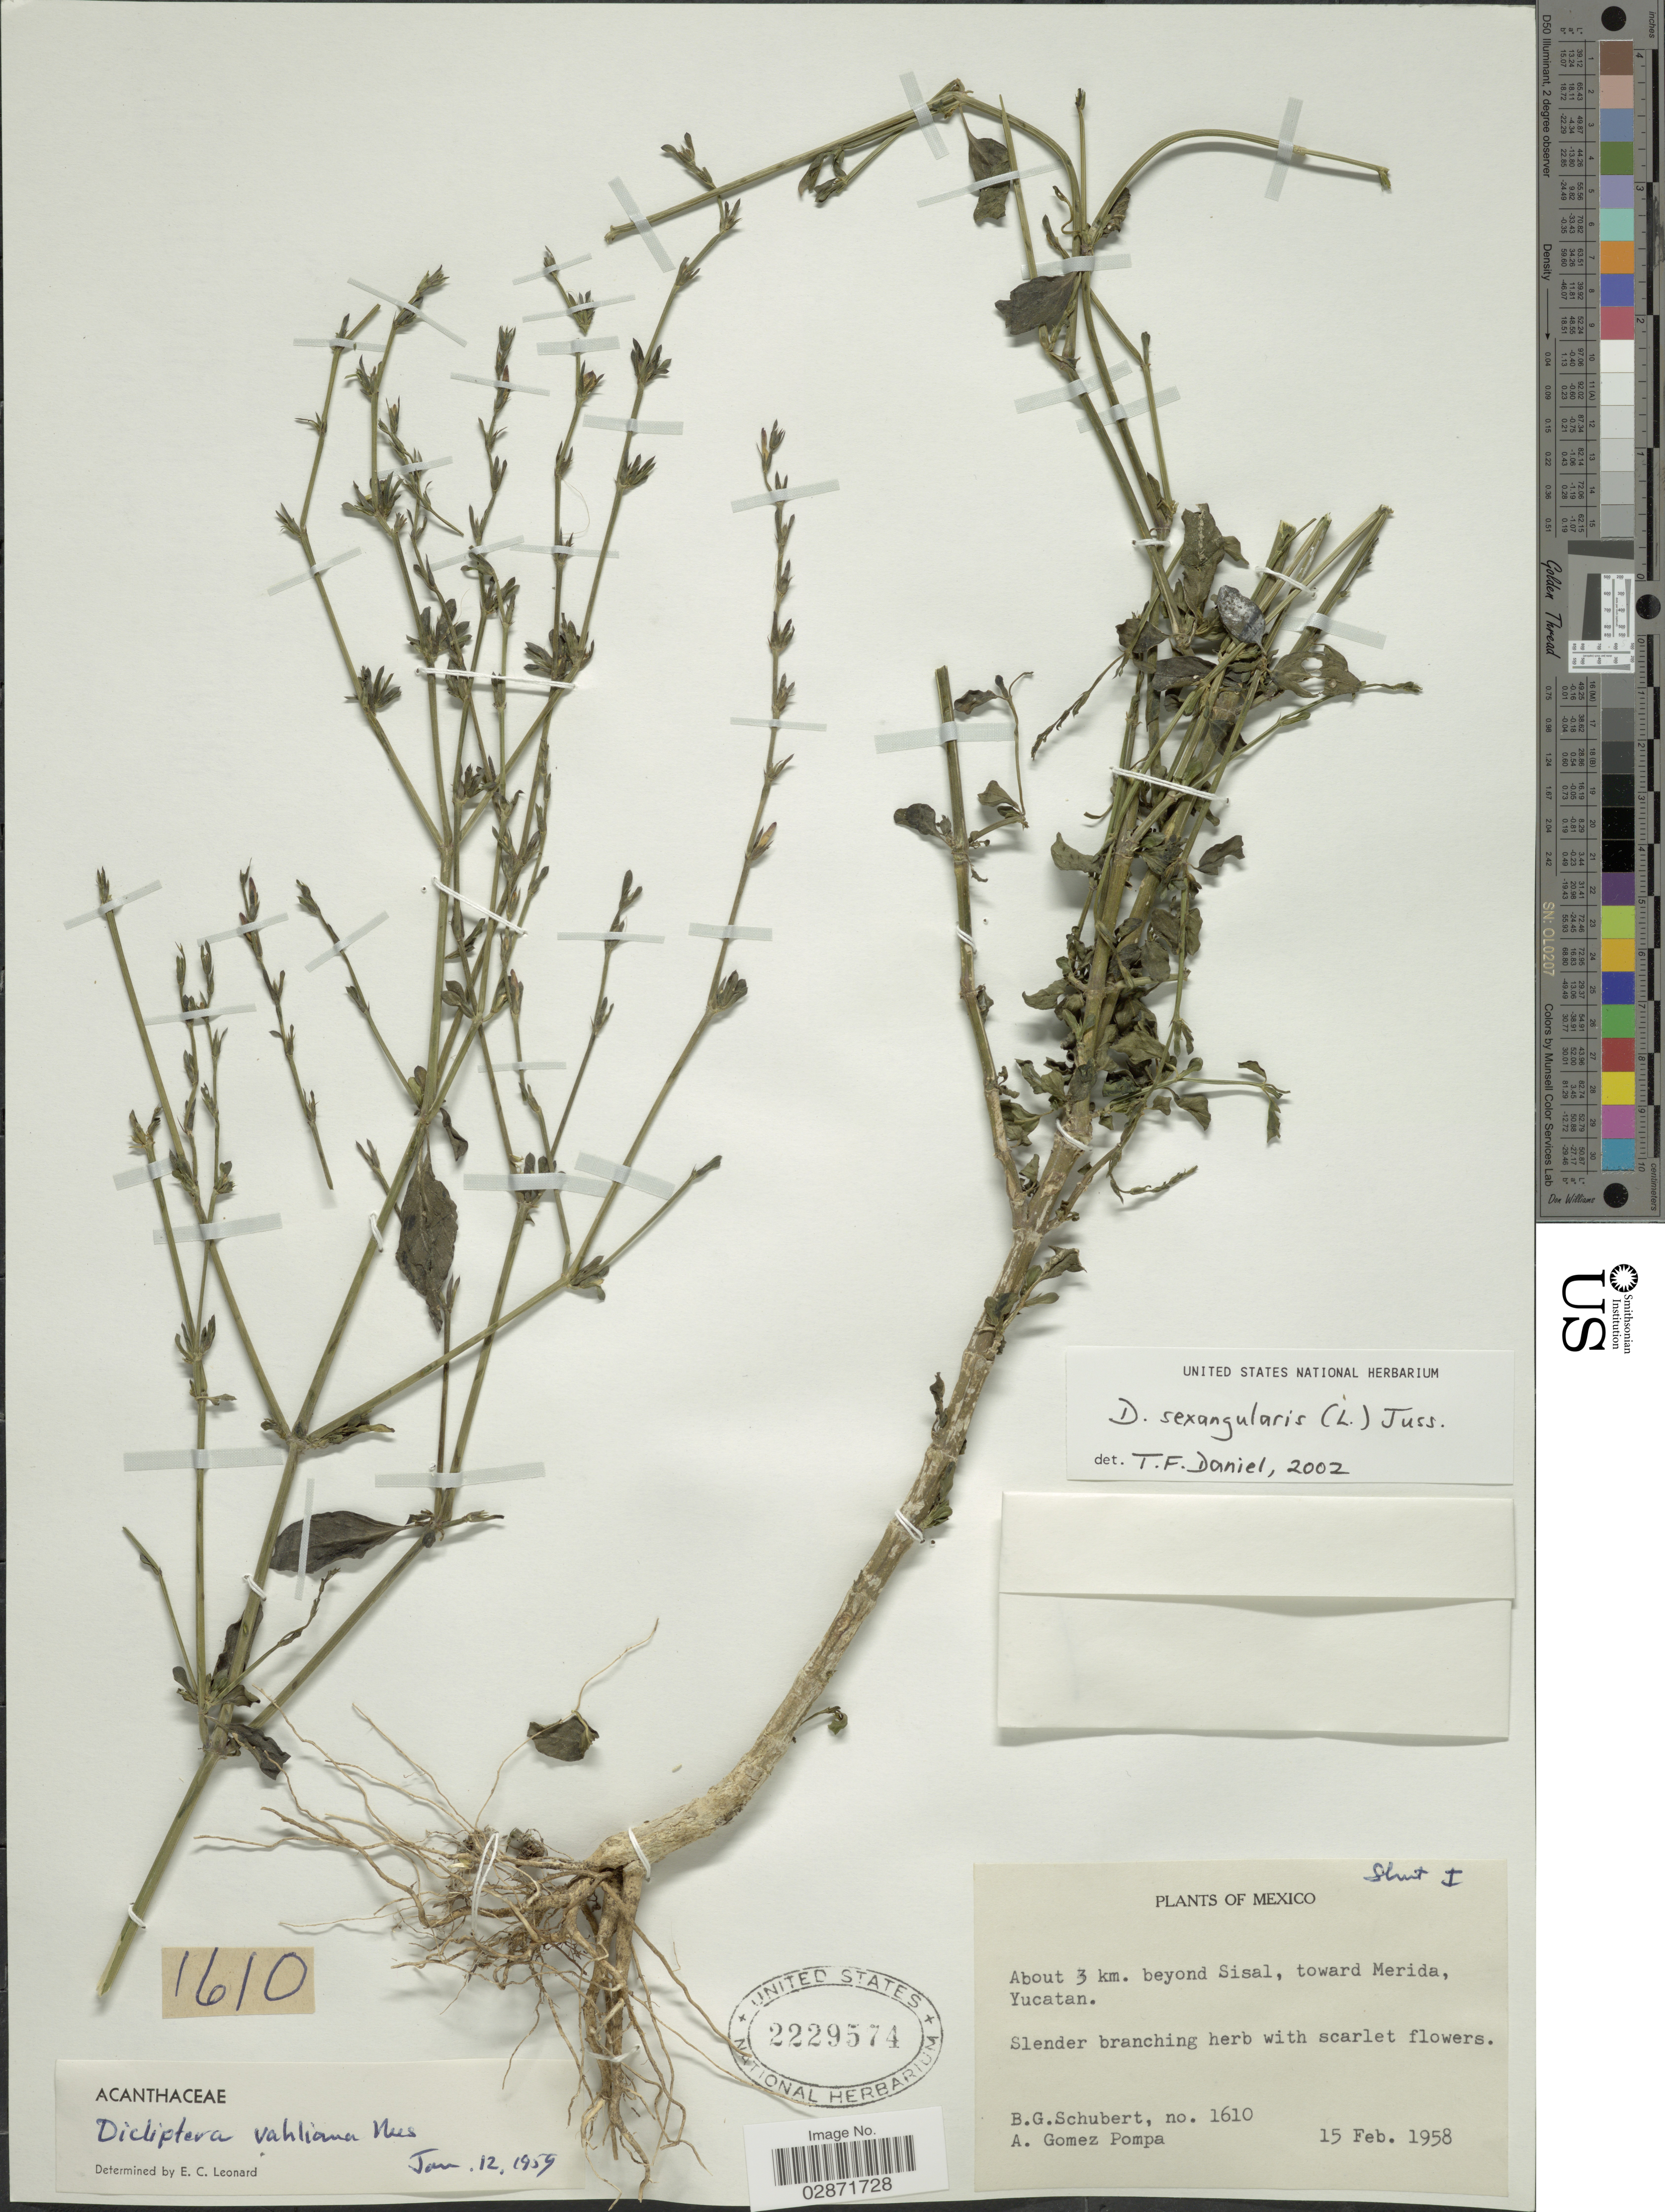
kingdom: Plantae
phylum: Tracheophyta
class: Magnoliopsida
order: Lamiales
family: Acanthaceae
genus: Dicliptera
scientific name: Dicliptera sexangularis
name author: (L.) Juss.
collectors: B. Schubert & A. Gómez Pompa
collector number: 1610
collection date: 1958-02-15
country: Mexico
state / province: Yucatán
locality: About 3 km. beyond Sisal, toward Merida, Yucatan.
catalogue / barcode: US 2229574